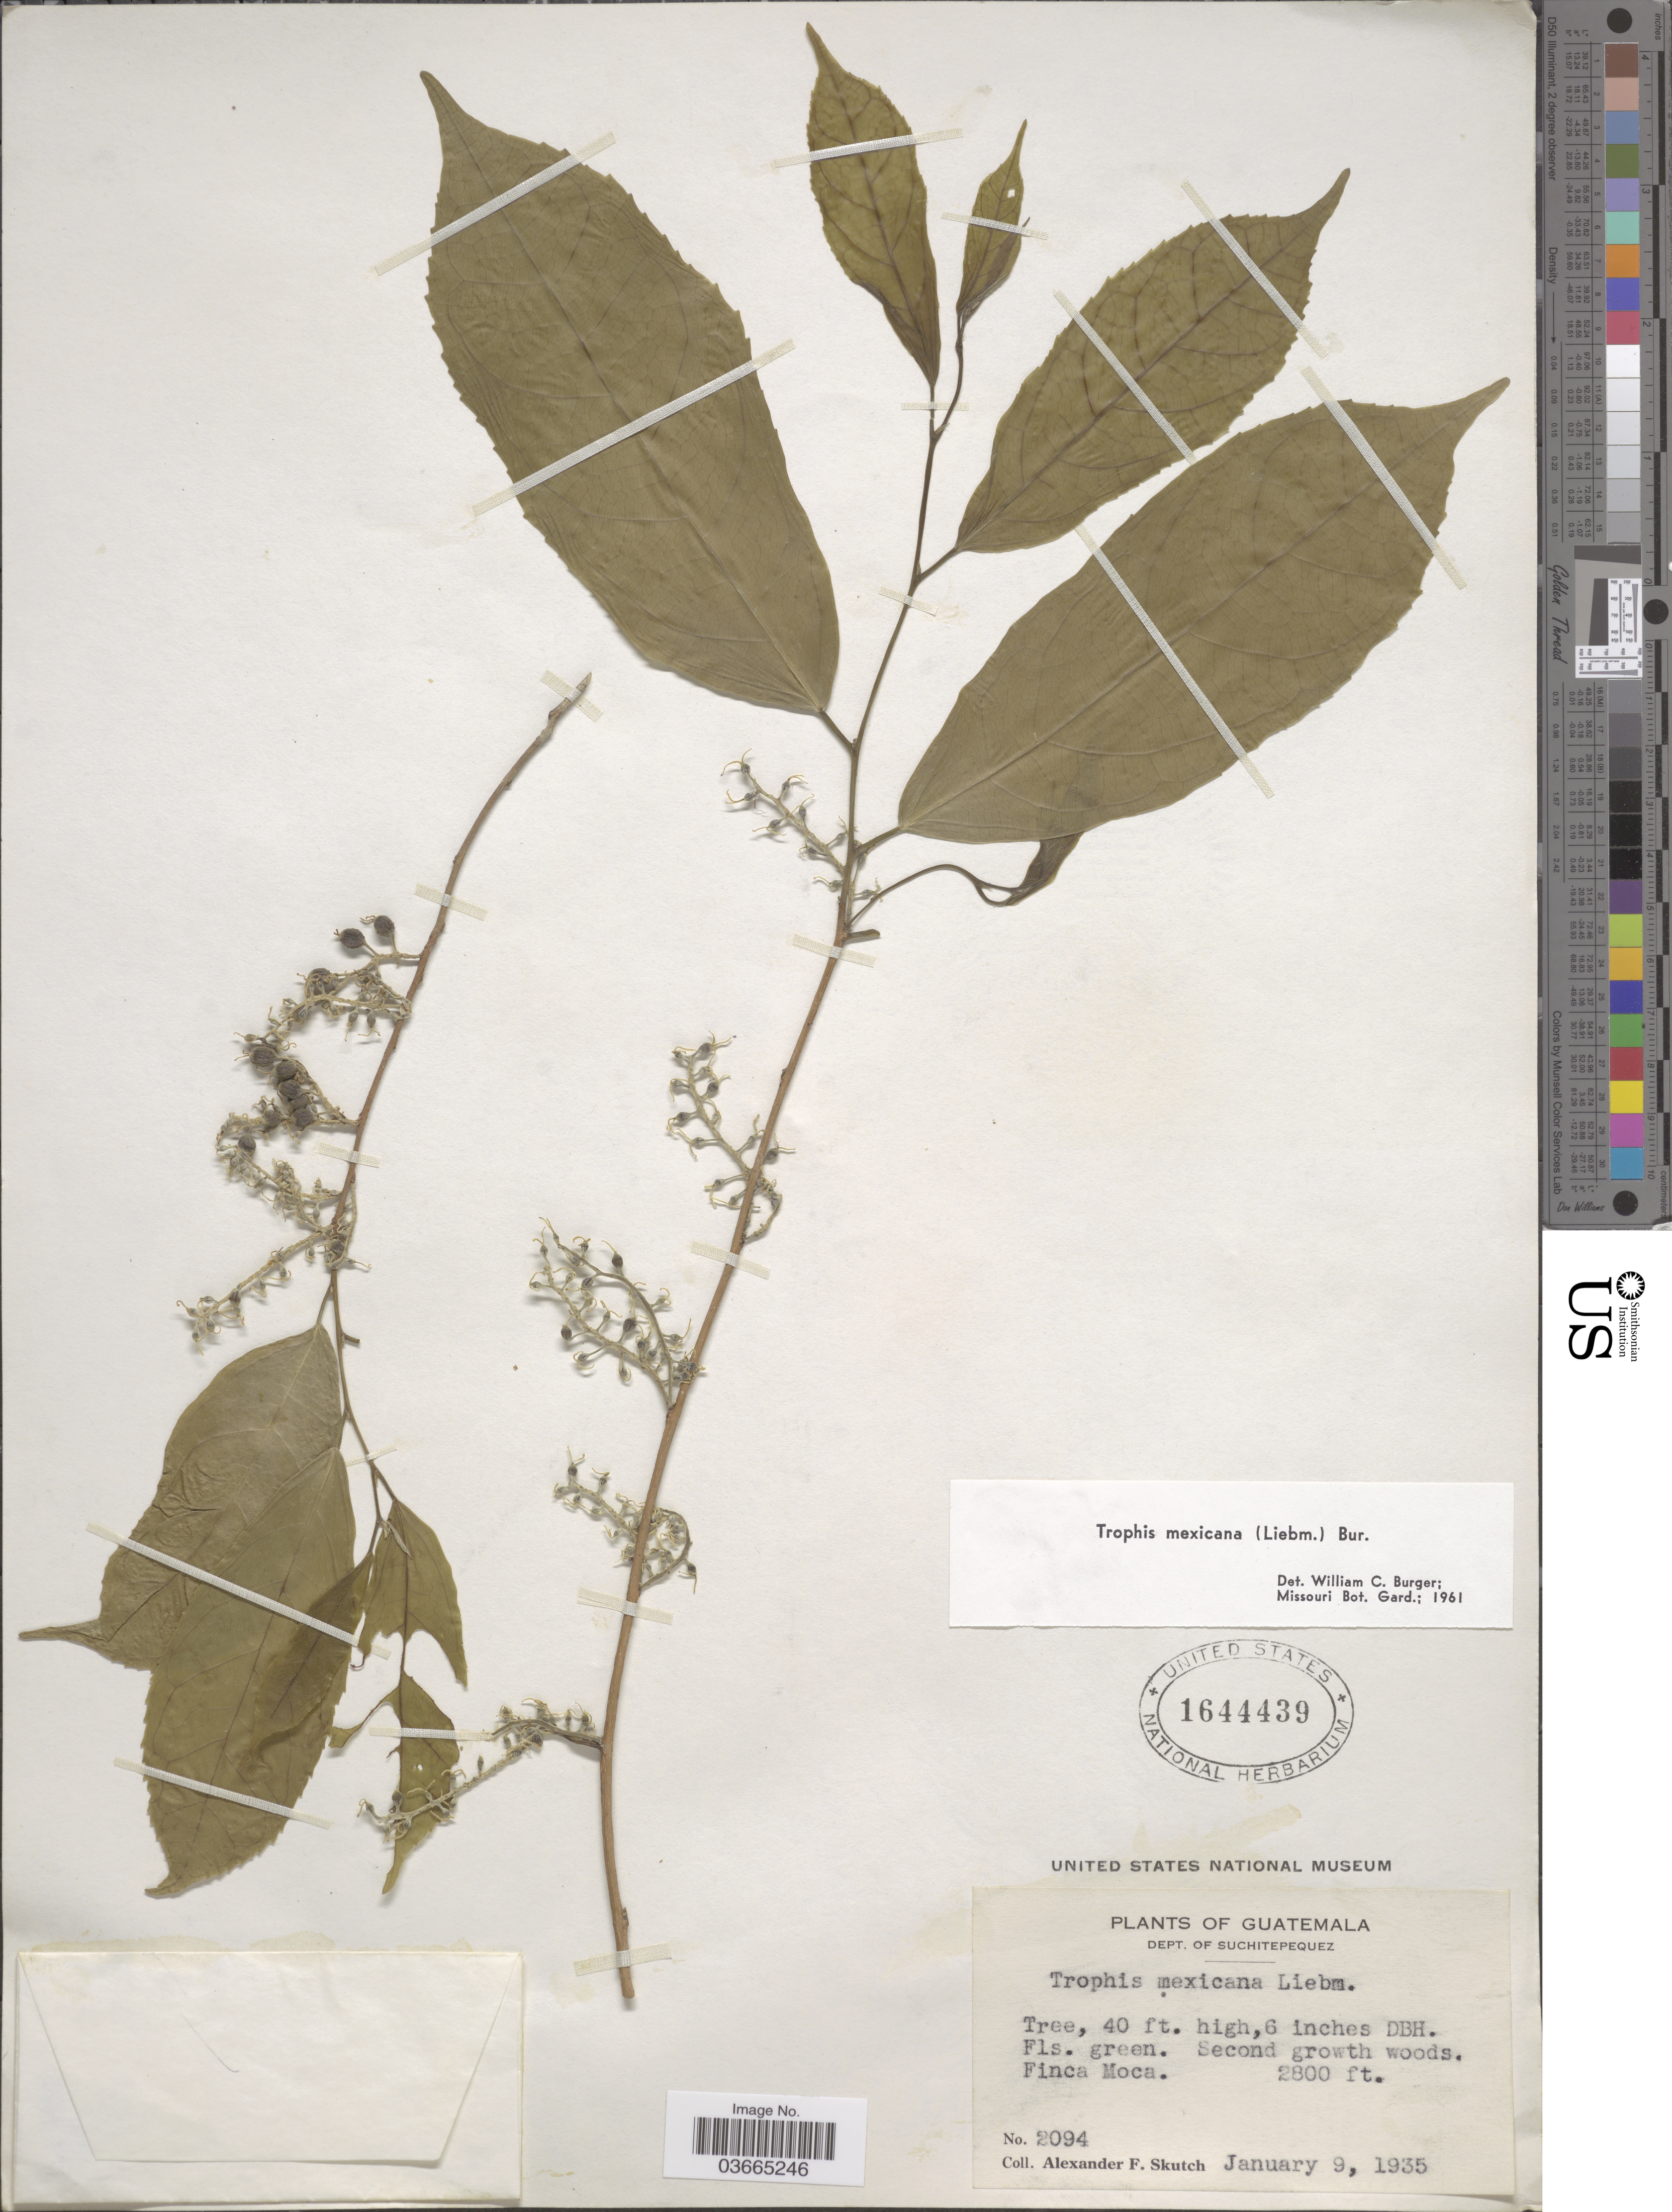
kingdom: Plantae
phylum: Tracheophyta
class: Magnoliopsida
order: Rosales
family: Moraceae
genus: Trophis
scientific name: Trophis mexicana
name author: (Liebm.) Bureau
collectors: A. F. Skutch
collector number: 2094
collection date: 1935-01-09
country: Guatemala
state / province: Suchitepequez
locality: Dept. of Suchitepequez. Finca Moca.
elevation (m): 853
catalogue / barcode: US 1644439